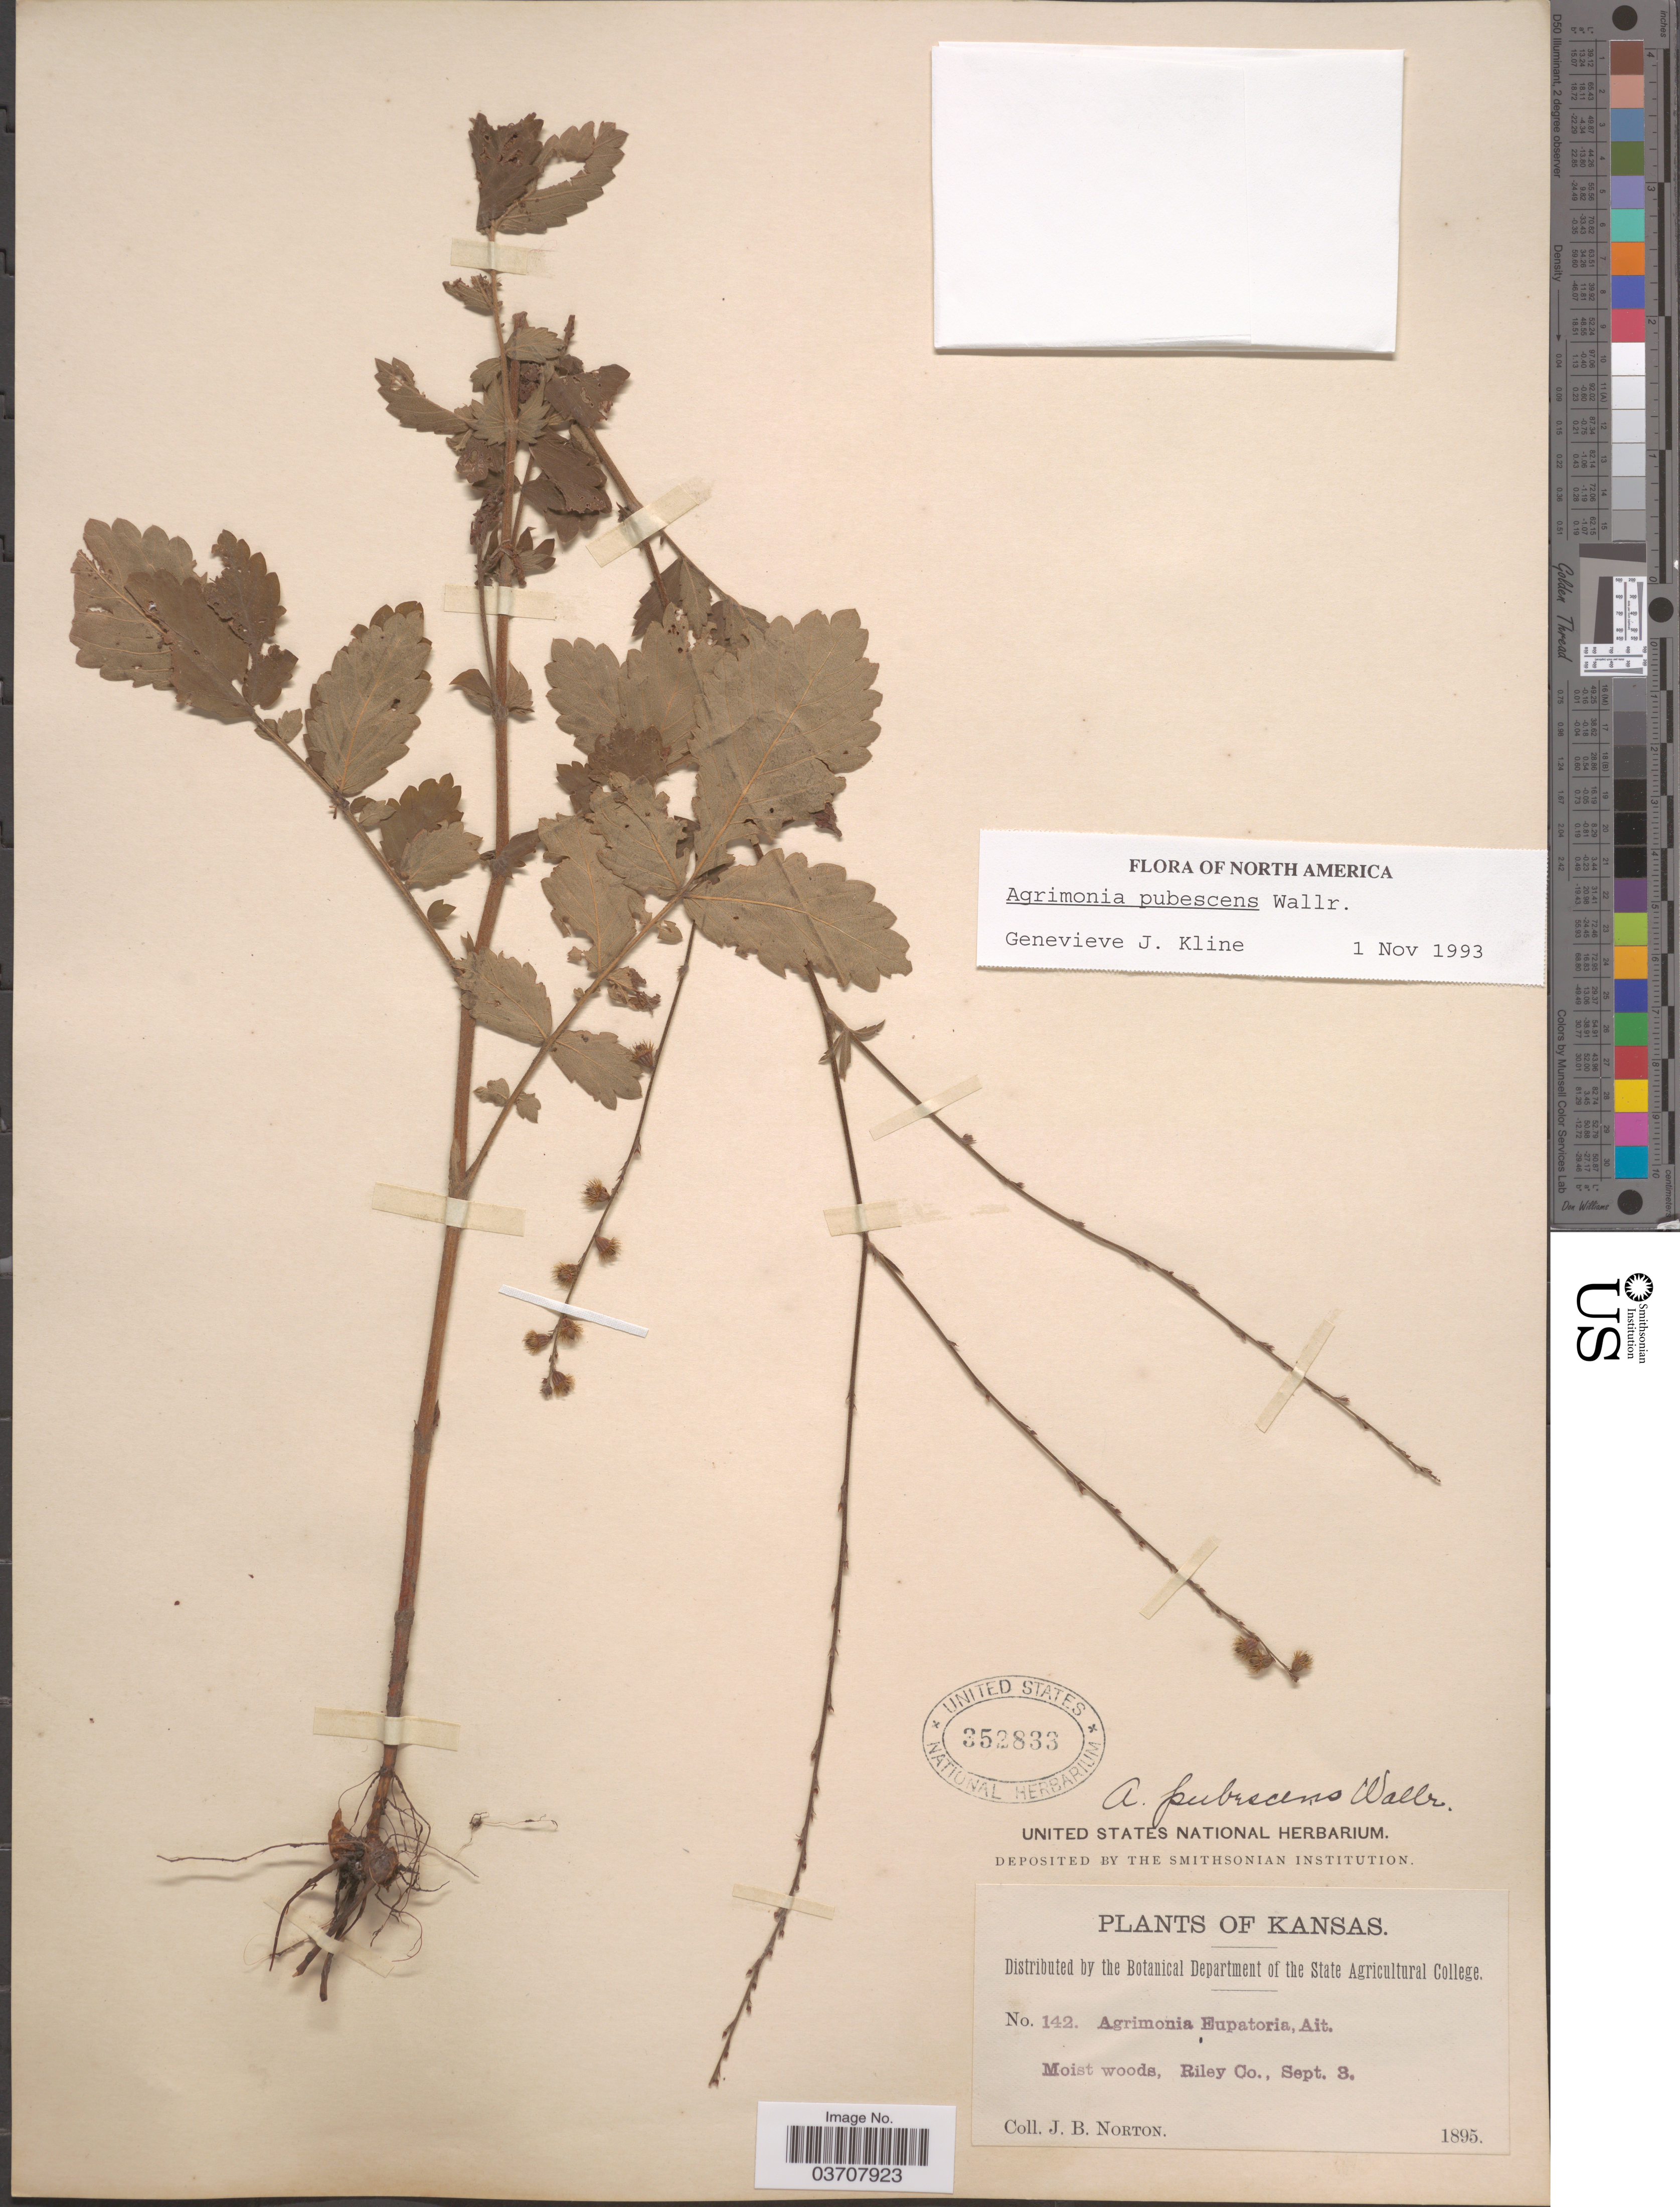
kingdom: Plantae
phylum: Tracheophyta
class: Magnoliopsida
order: Rosales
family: Rosaceae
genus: Agrimonia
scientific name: Agrimonia pubescens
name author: Wallr.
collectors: J. B. Norton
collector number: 142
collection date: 1895-09-03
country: United States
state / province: Kansas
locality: Riley Co.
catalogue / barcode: US 352833